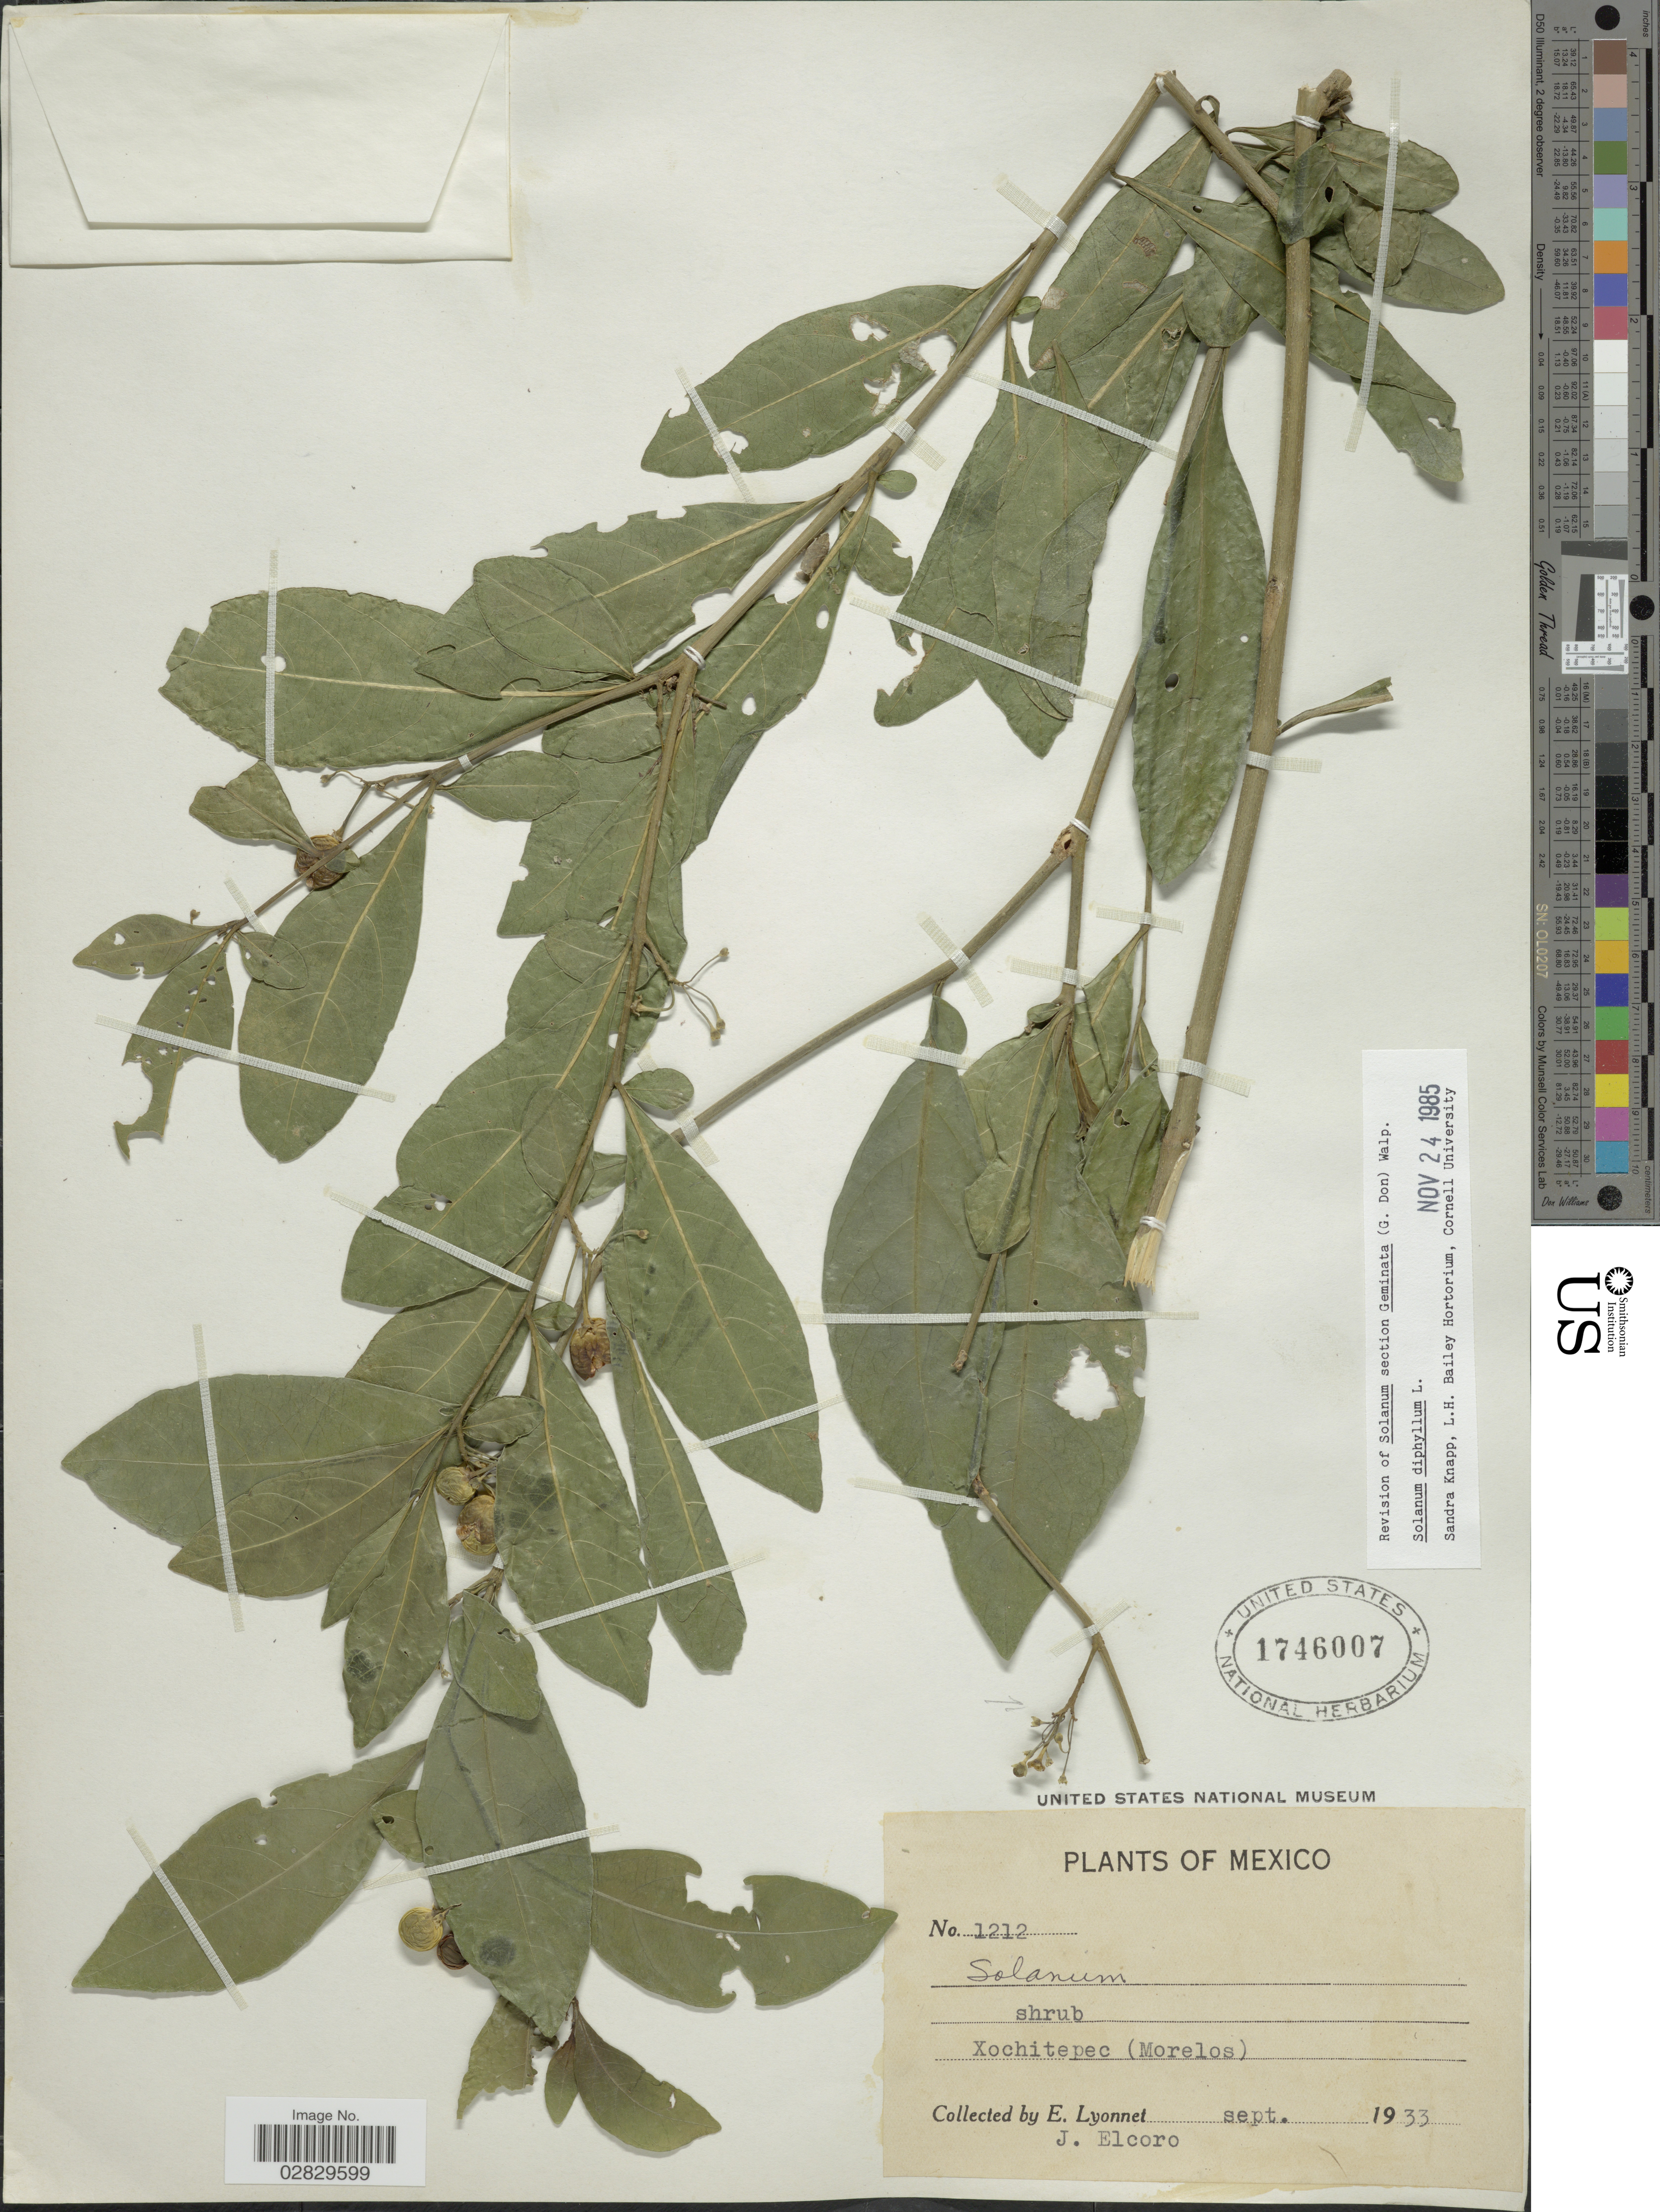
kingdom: Plantae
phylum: Tracheophyta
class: Magnoliopsida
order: Solanales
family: Solanaceae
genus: Solanum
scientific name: Solanum diphyllum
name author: L.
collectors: E. Lyonnet & J. Elcoro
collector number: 1212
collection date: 1933-09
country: Mexico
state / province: Morelos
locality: Xochitepec.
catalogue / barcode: US 1746007